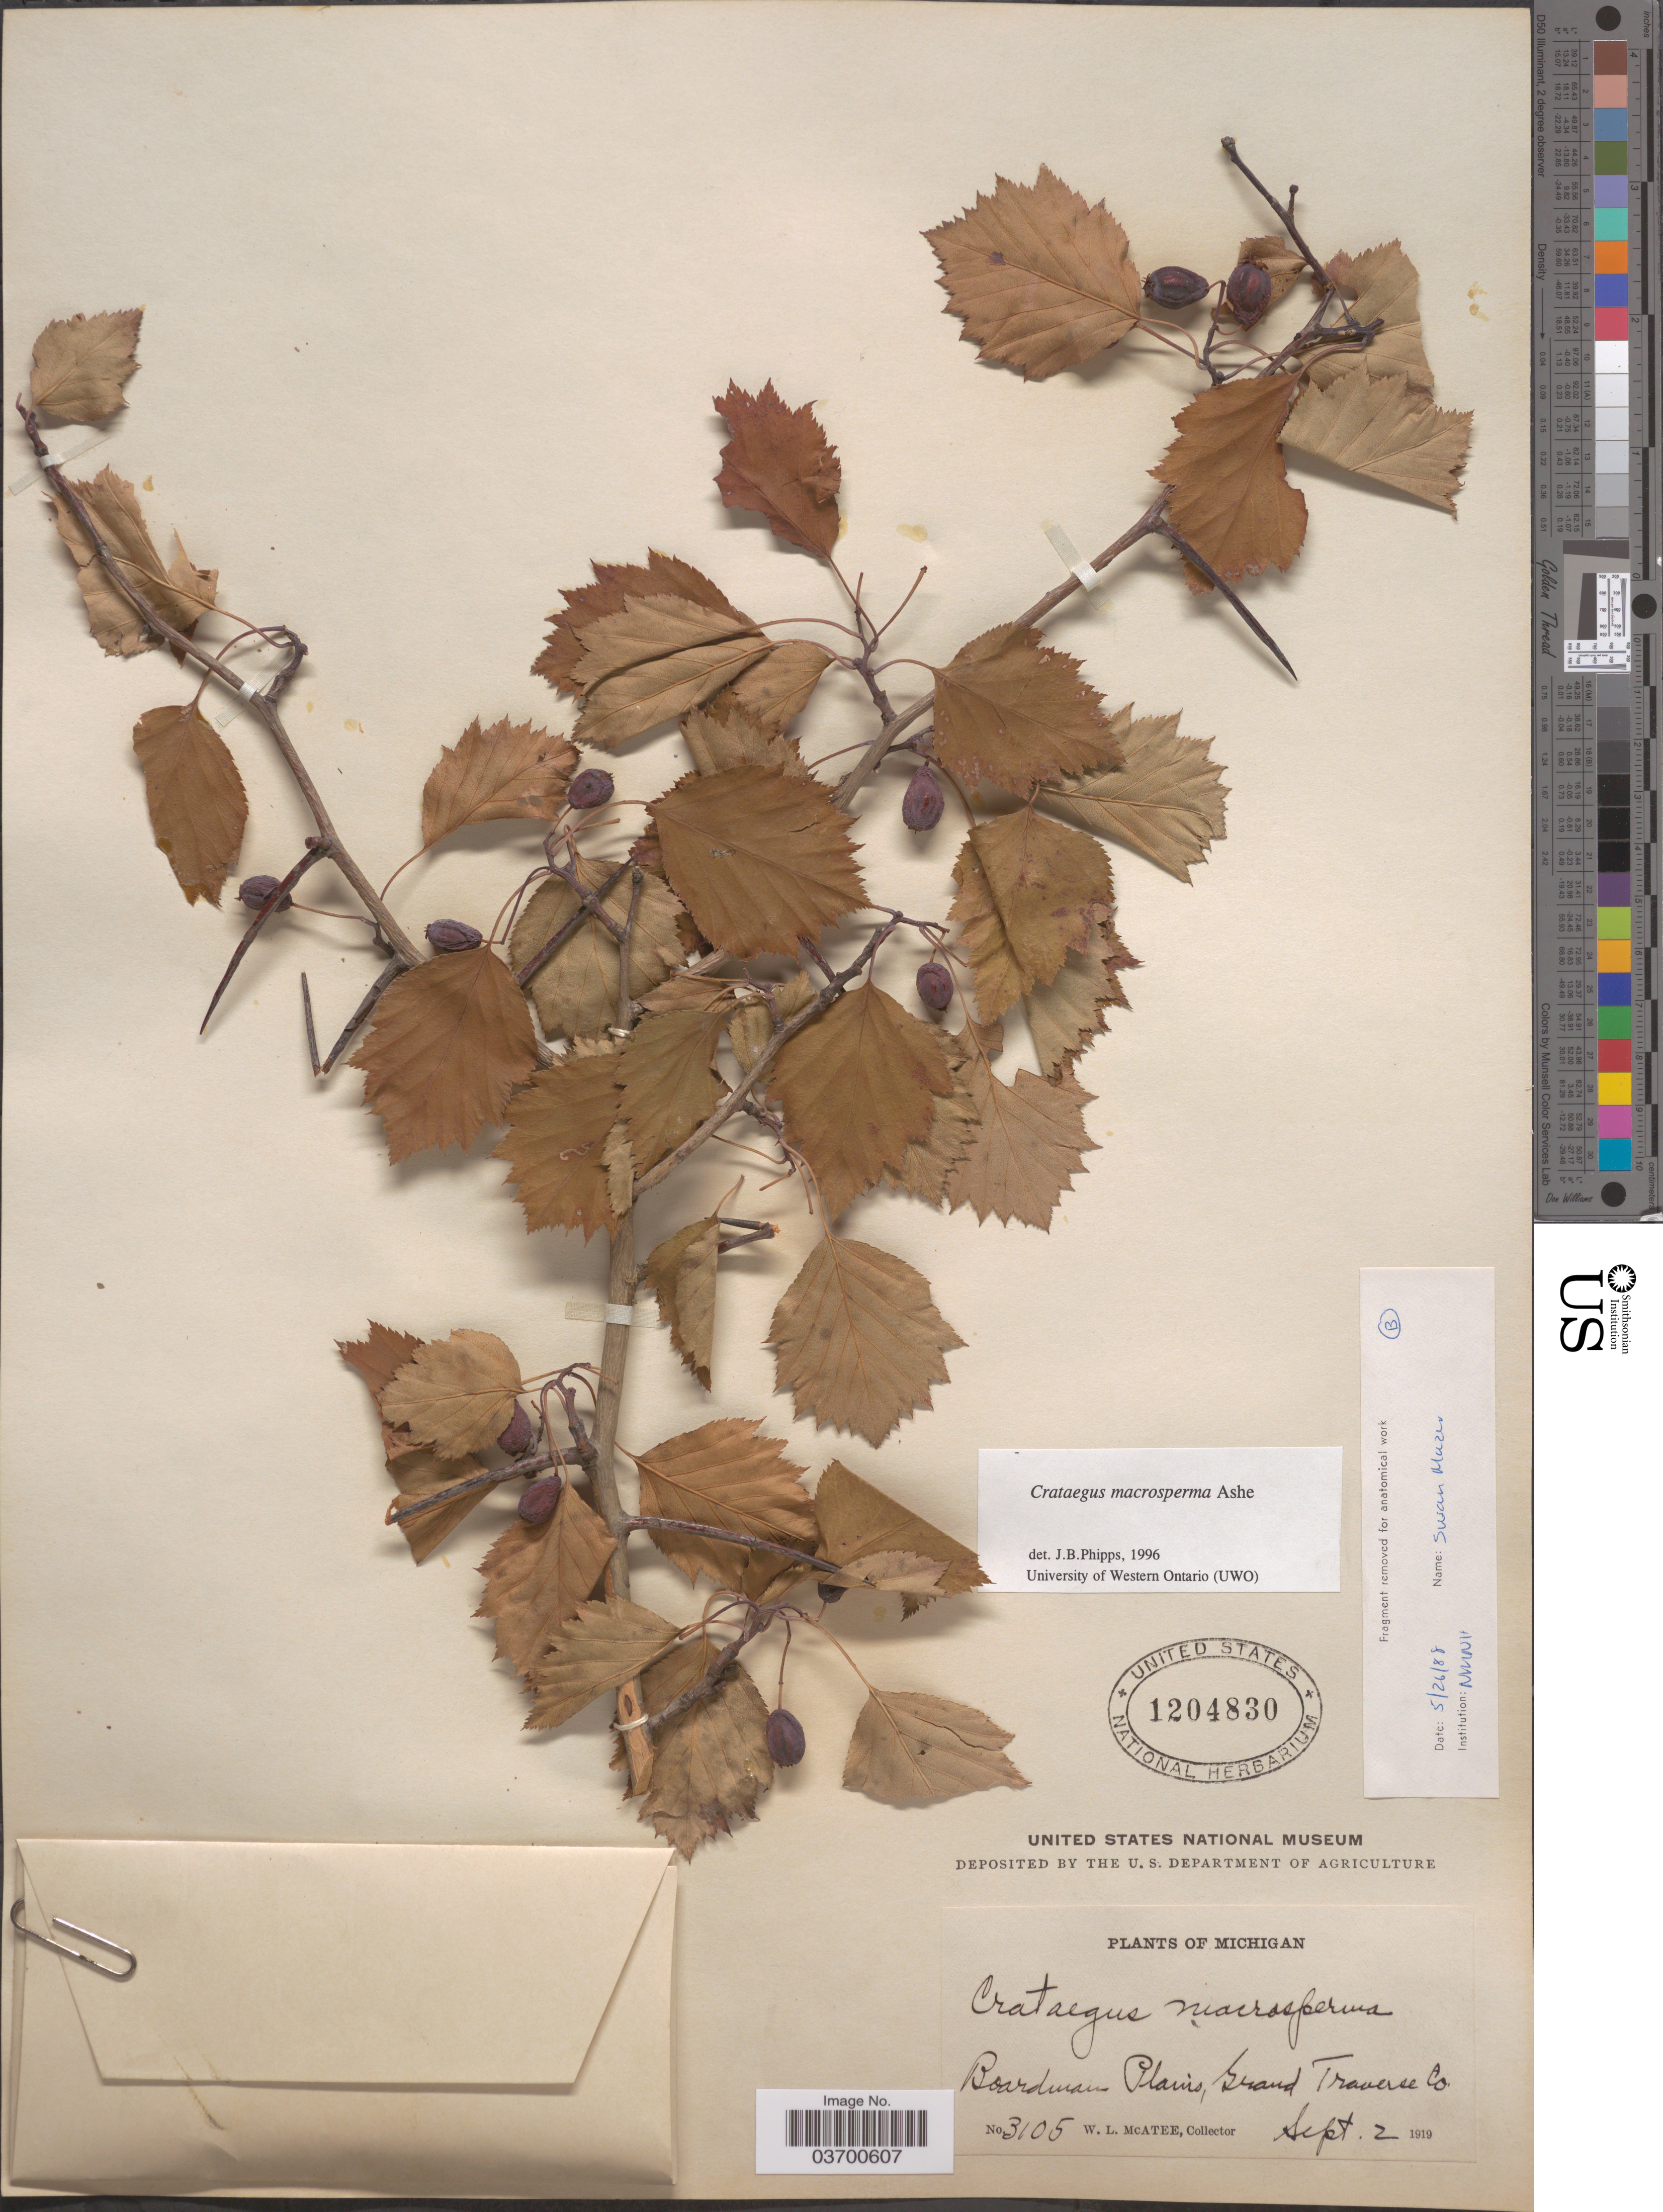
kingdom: Plantae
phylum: Tracheophyta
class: Magnoliopsida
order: Rosales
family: Rosaceae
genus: Crataegus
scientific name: Crataegus macrosperma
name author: Ashe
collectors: W. McAtee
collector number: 3105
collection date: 1919-09-02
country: United States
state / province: Michigan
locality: Boardman Plains, Grand Traverse Co.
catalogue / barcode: US 1204830